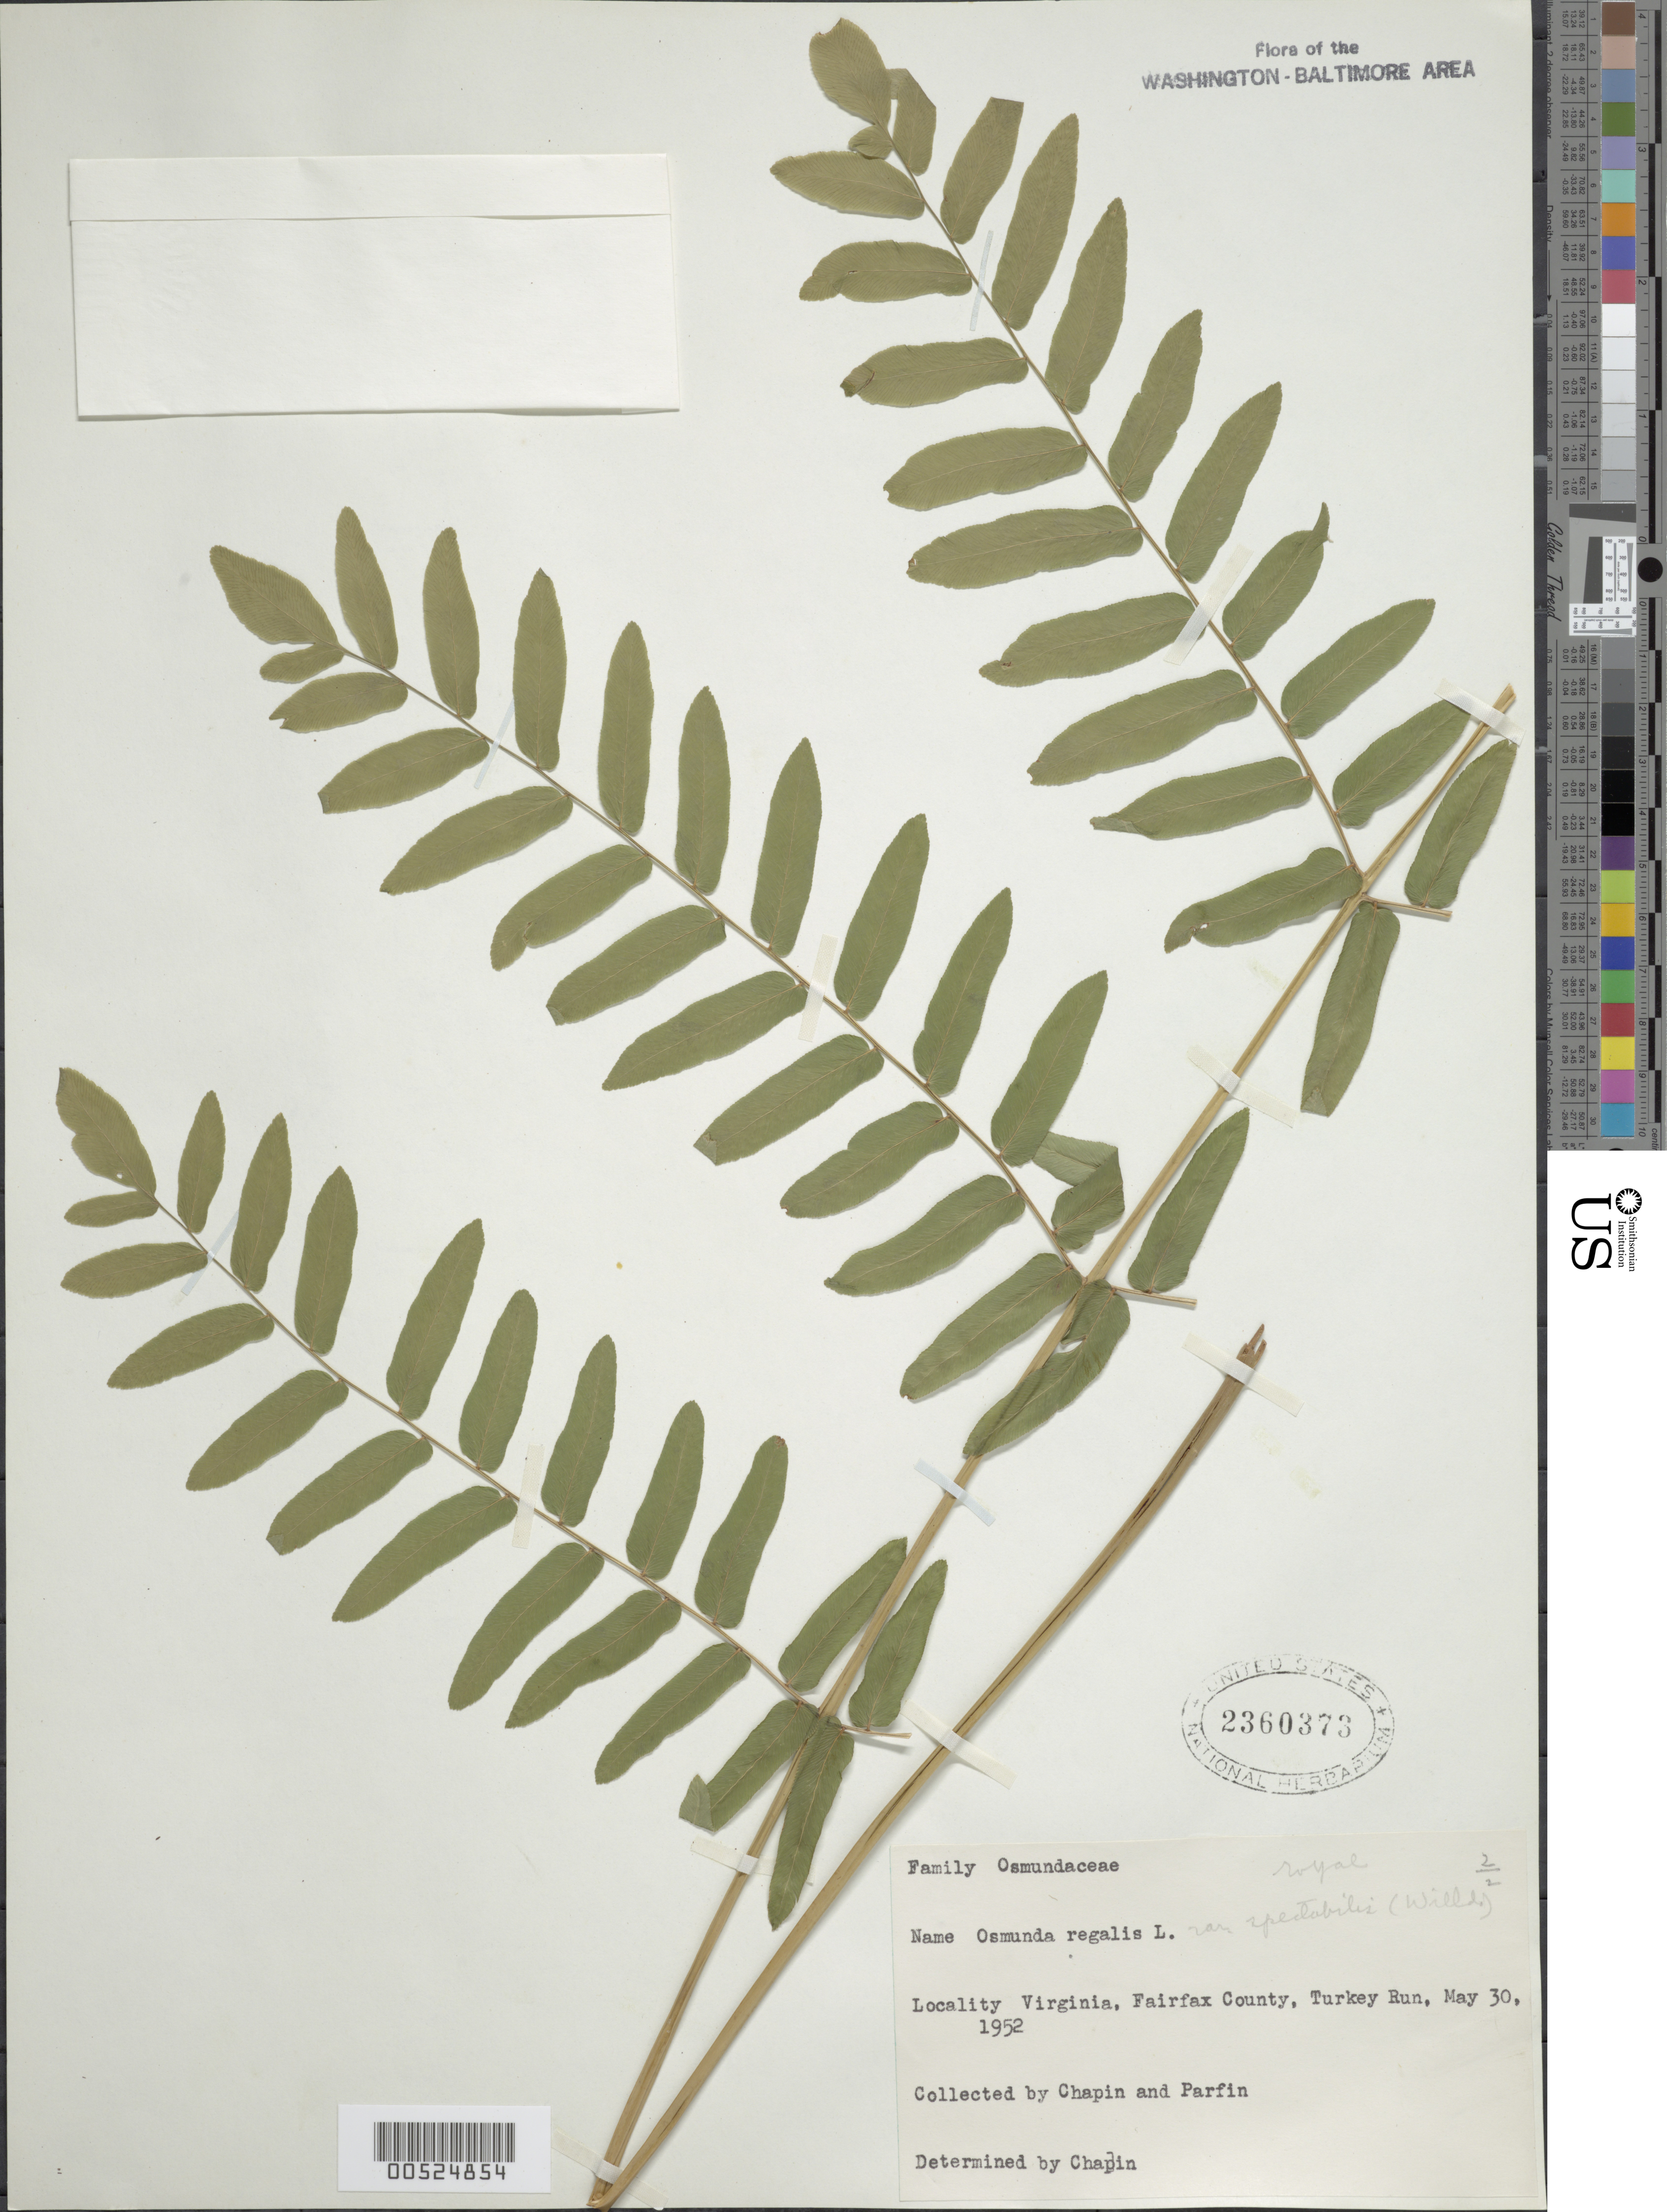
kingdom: Plantae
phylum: Tracheophyta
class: Polypodiopsida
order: Osmundales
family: Osmundaceae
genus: Osmunda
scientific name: Osmunda regalis var. spectabilis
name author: (Willd.) A. Gray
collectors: E. Chapin & Parfin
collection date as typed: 30 May 1952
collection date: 1952-05-30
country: United States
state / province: Virginia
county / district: Fairfax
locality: Turkey Run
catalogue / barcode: US 2360373